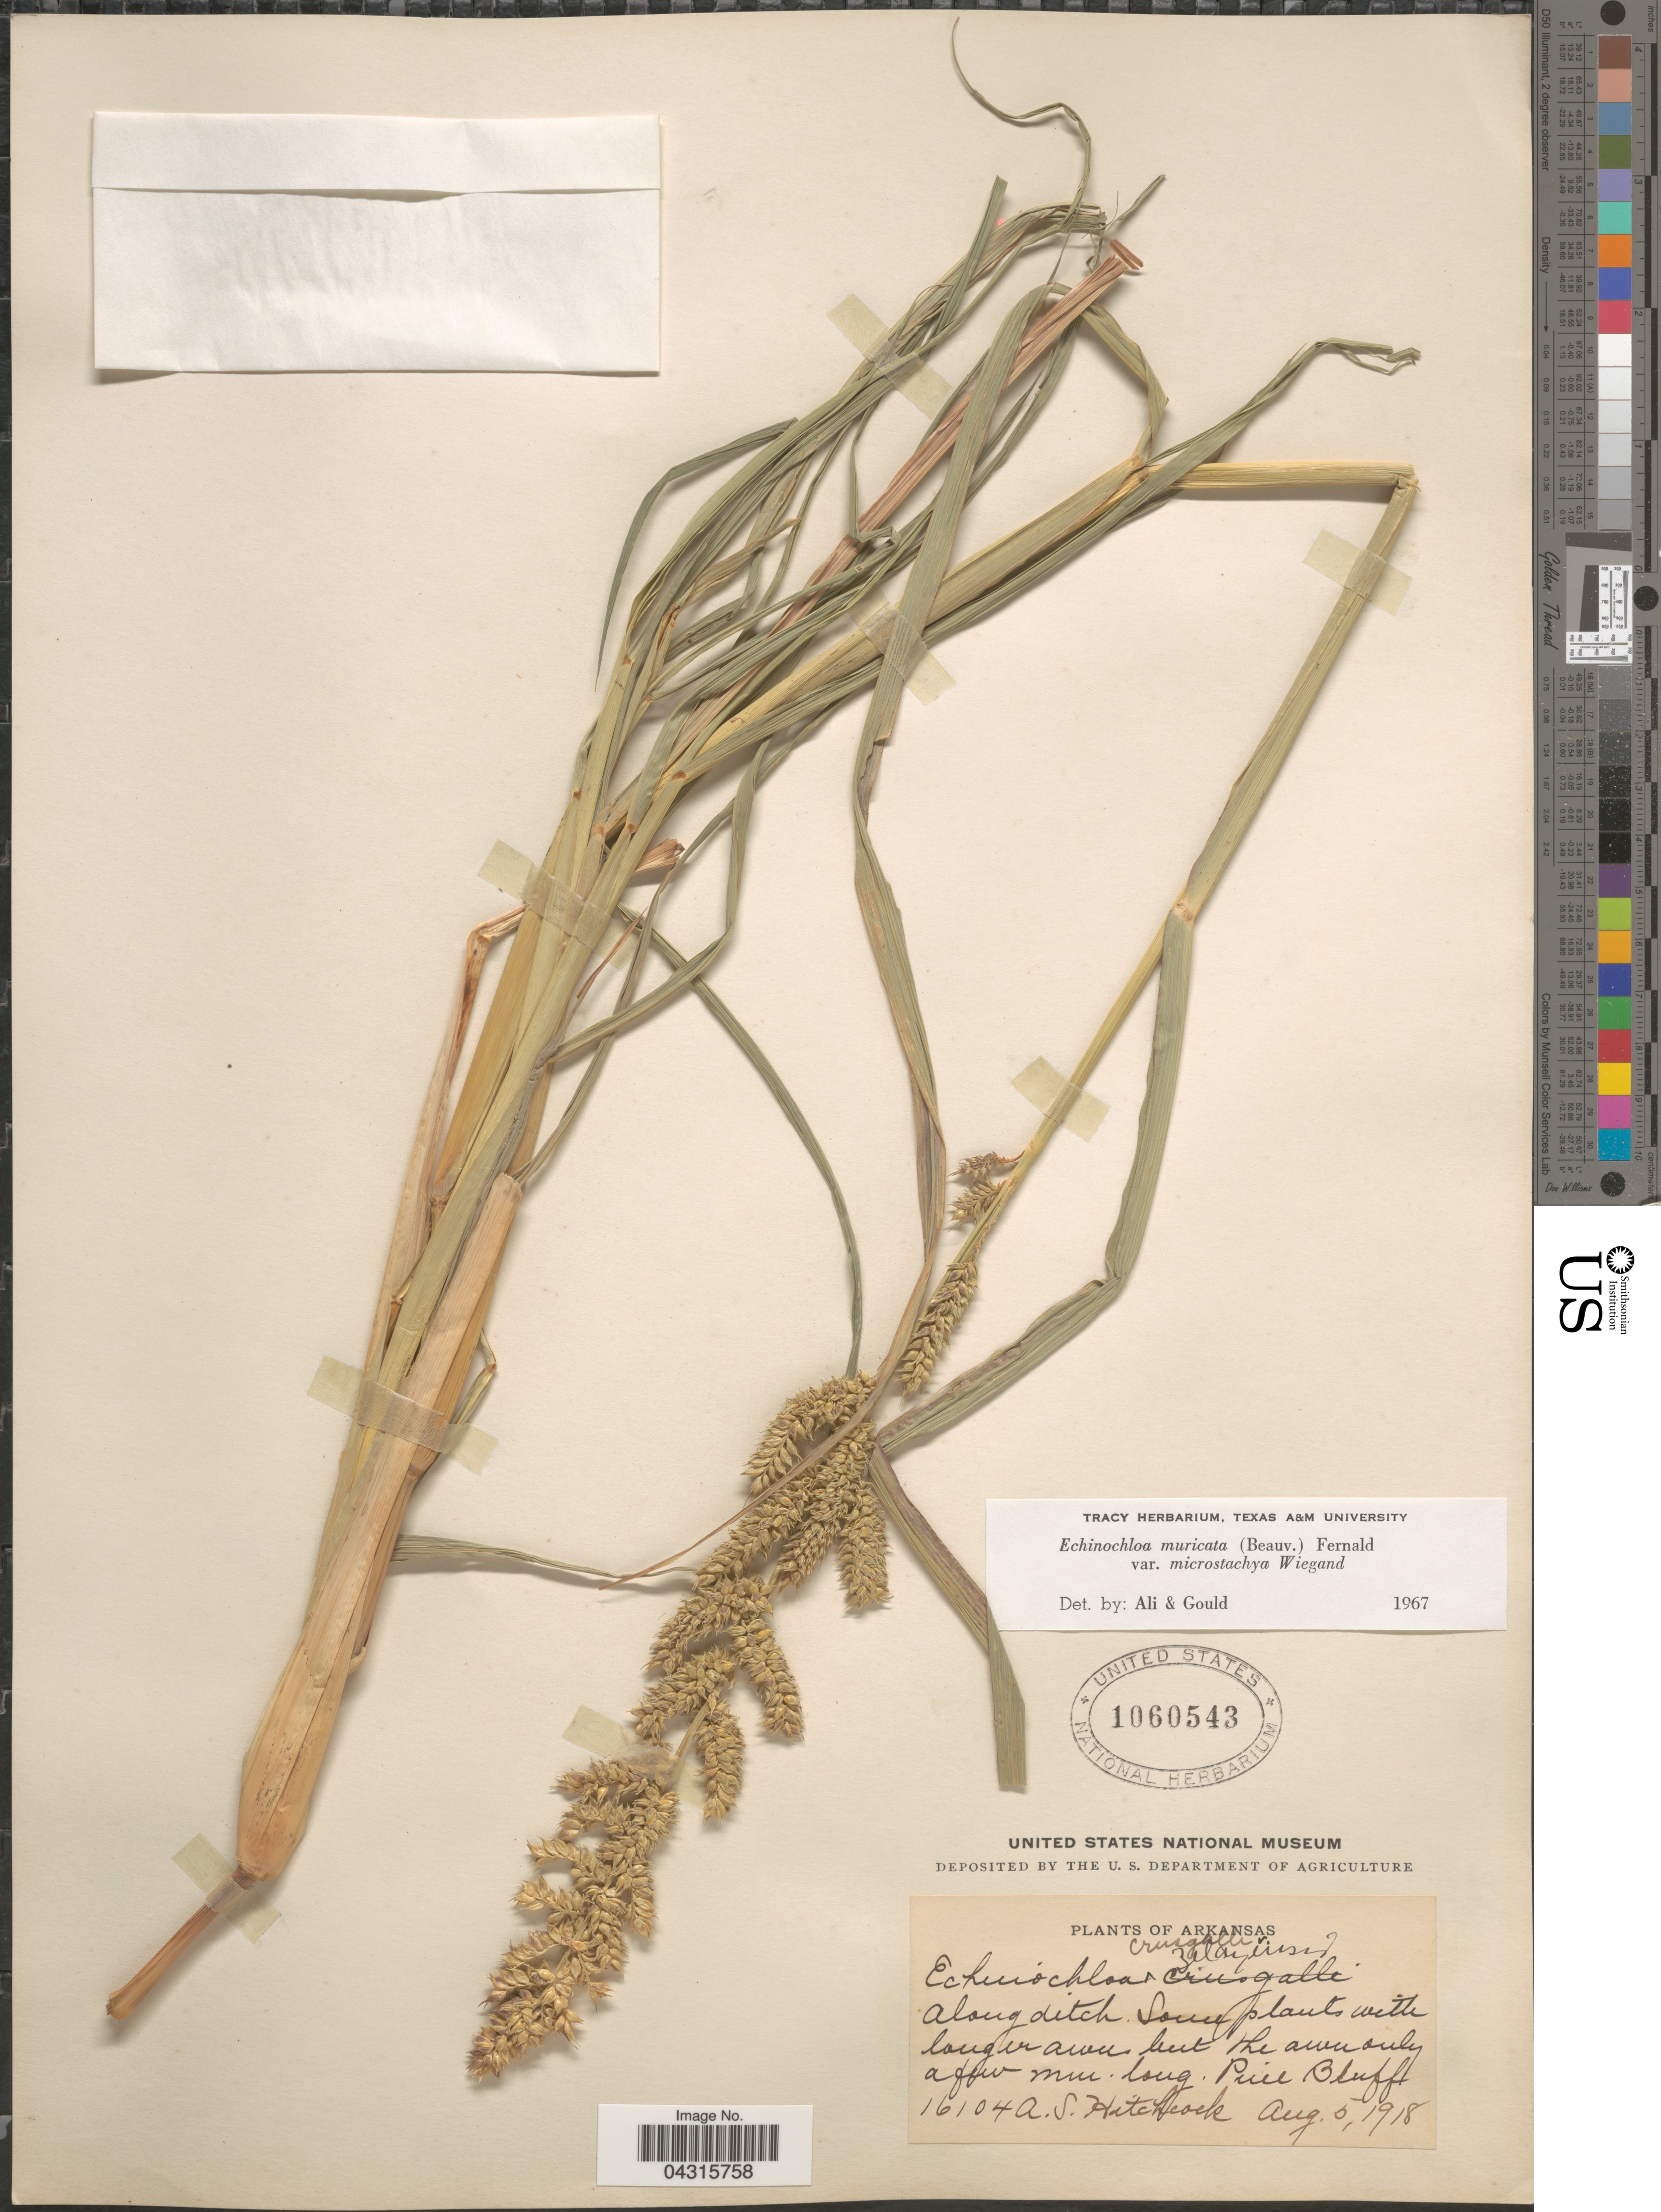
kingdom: Plantae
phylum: Tracheophyta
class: Liliopsida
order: Poales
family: Poaceae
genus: Echinochloa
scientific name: Echinochloa muricata var. microstachya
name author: Wiegand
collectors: A. S. Hitchcock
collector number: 16104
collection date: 1918-08-05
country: United States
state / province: Arkansas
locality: Pine Bluff.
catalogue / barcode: US 1060543